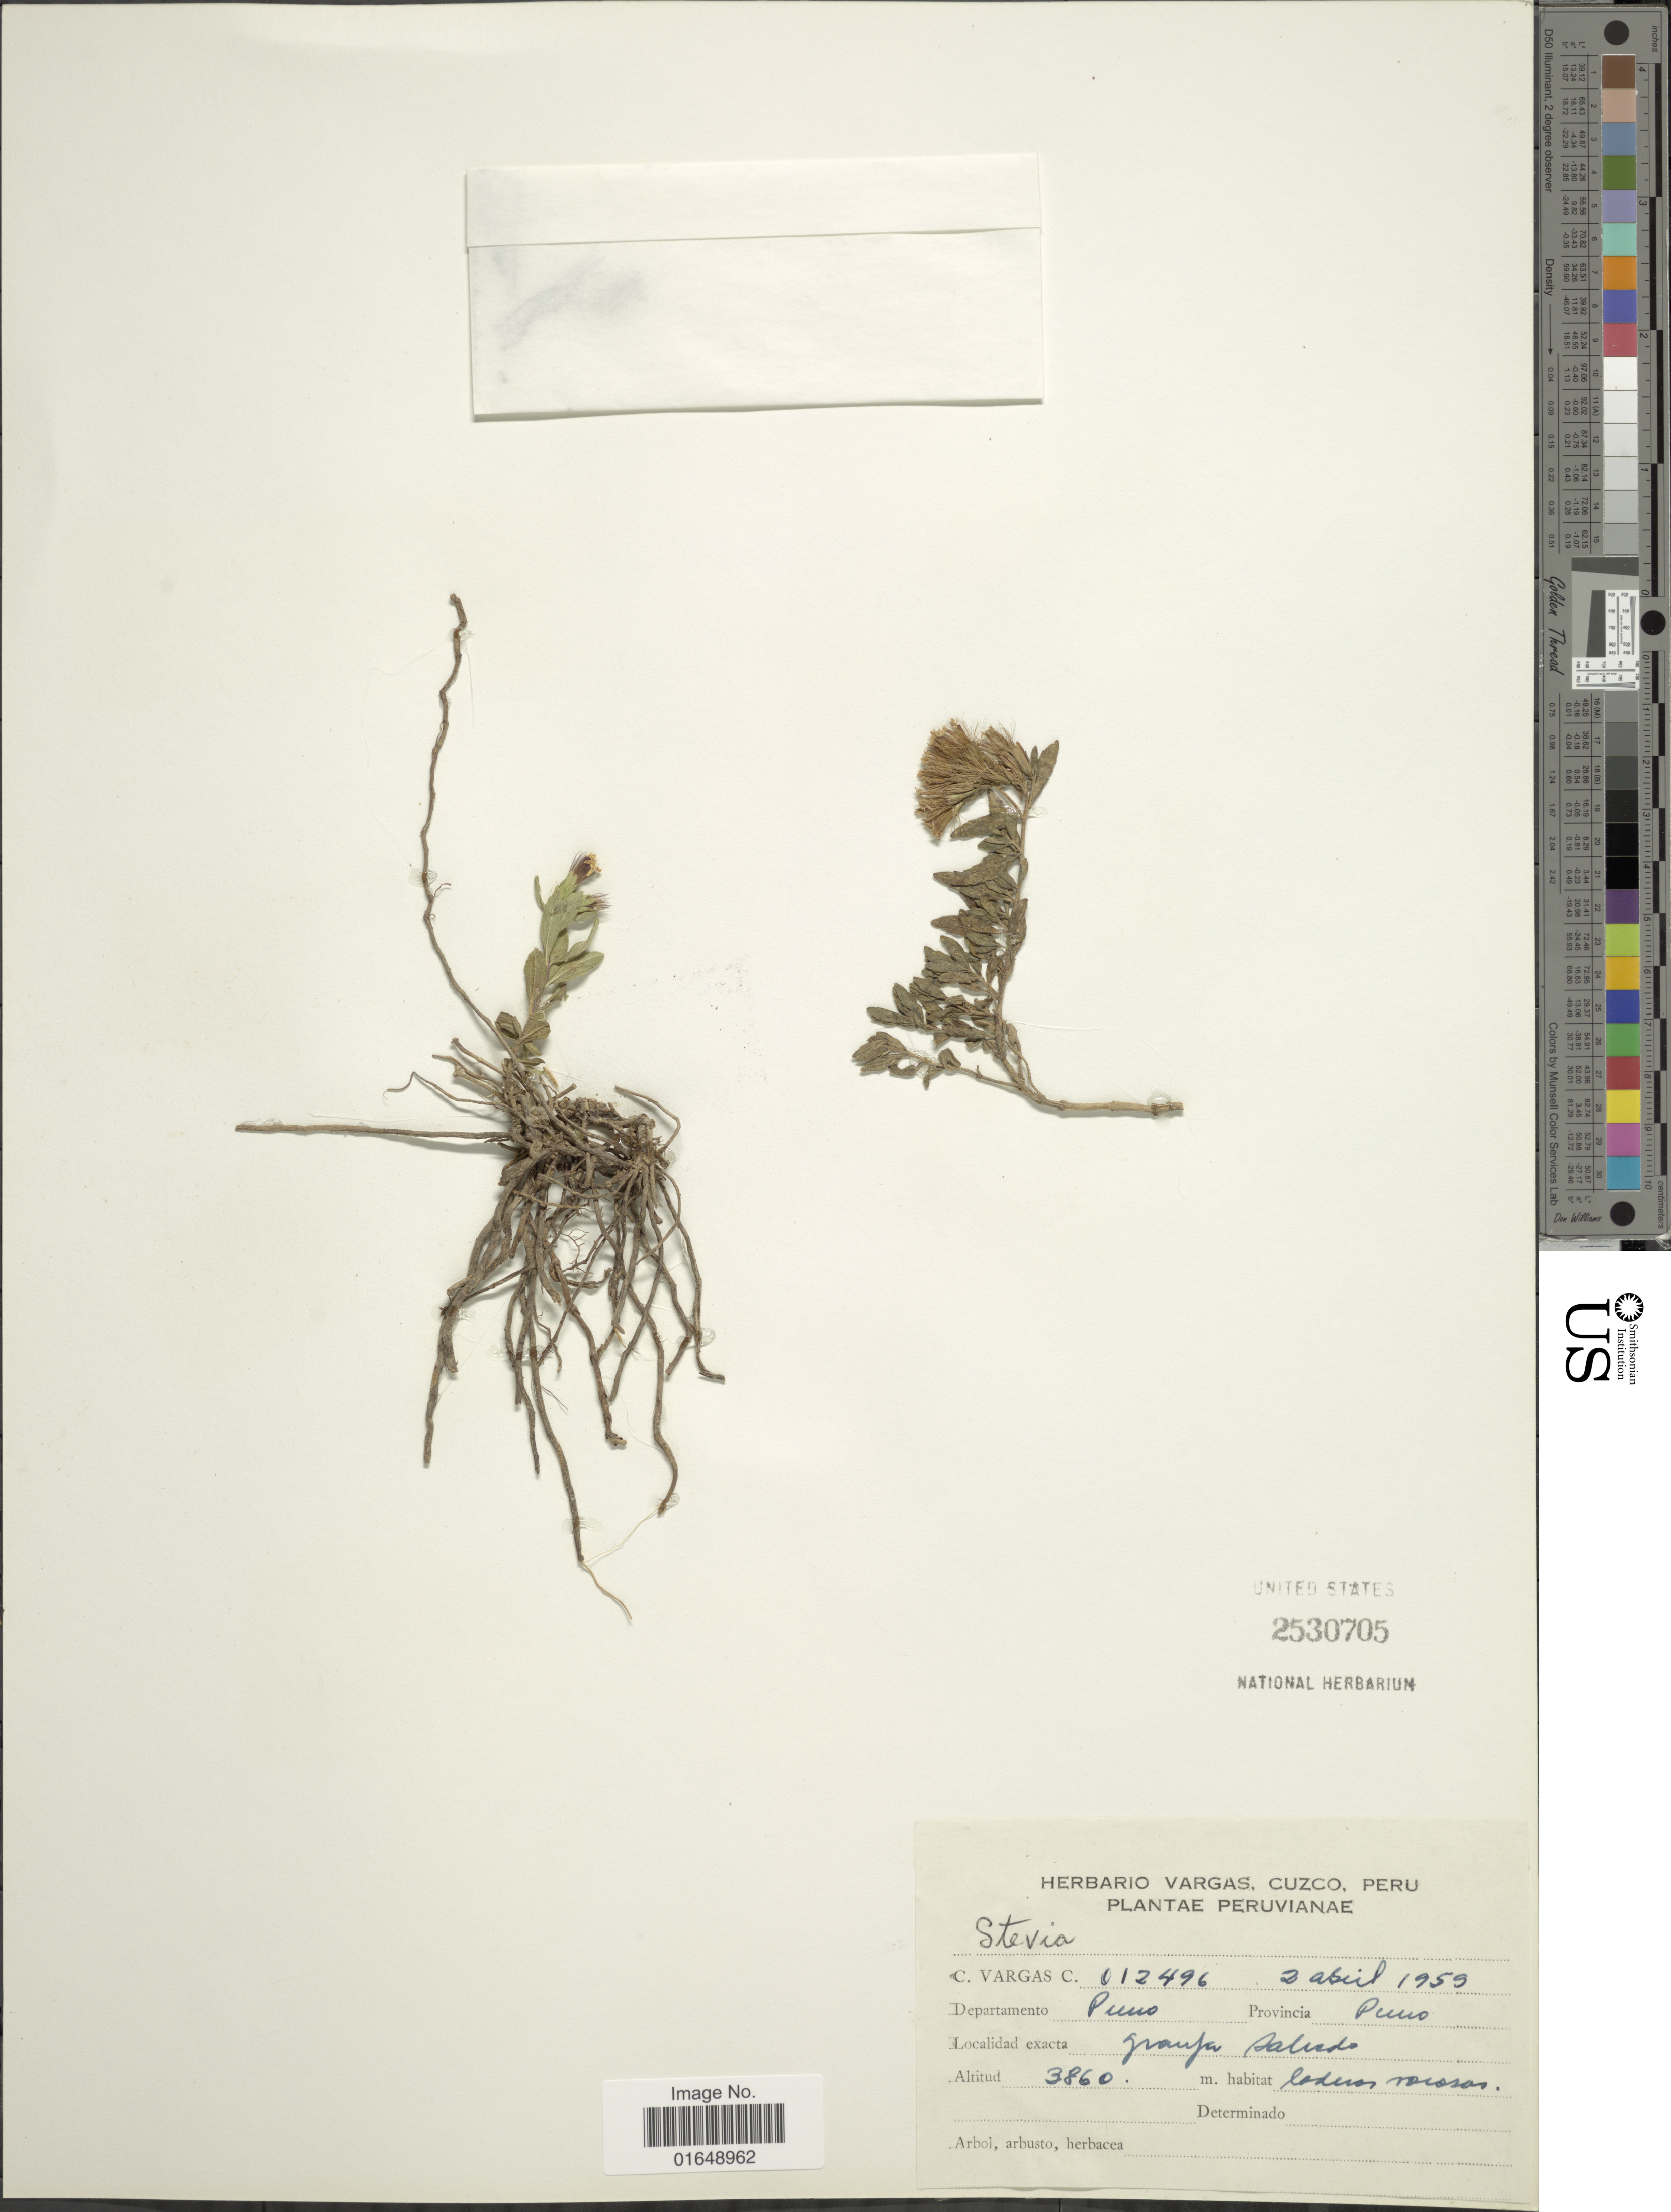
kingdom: Plantae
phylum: Tracheophyta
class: Magnoliopsida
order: Asterales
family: Asteraceae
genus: Stevia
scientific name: Stevia sp.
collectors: C. Vargas Calderón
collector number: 012496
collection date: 1959-04-02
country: Peru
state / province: Puno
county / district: Puno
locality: Granja Salcedo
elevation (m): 3860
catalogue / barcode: US 2530705